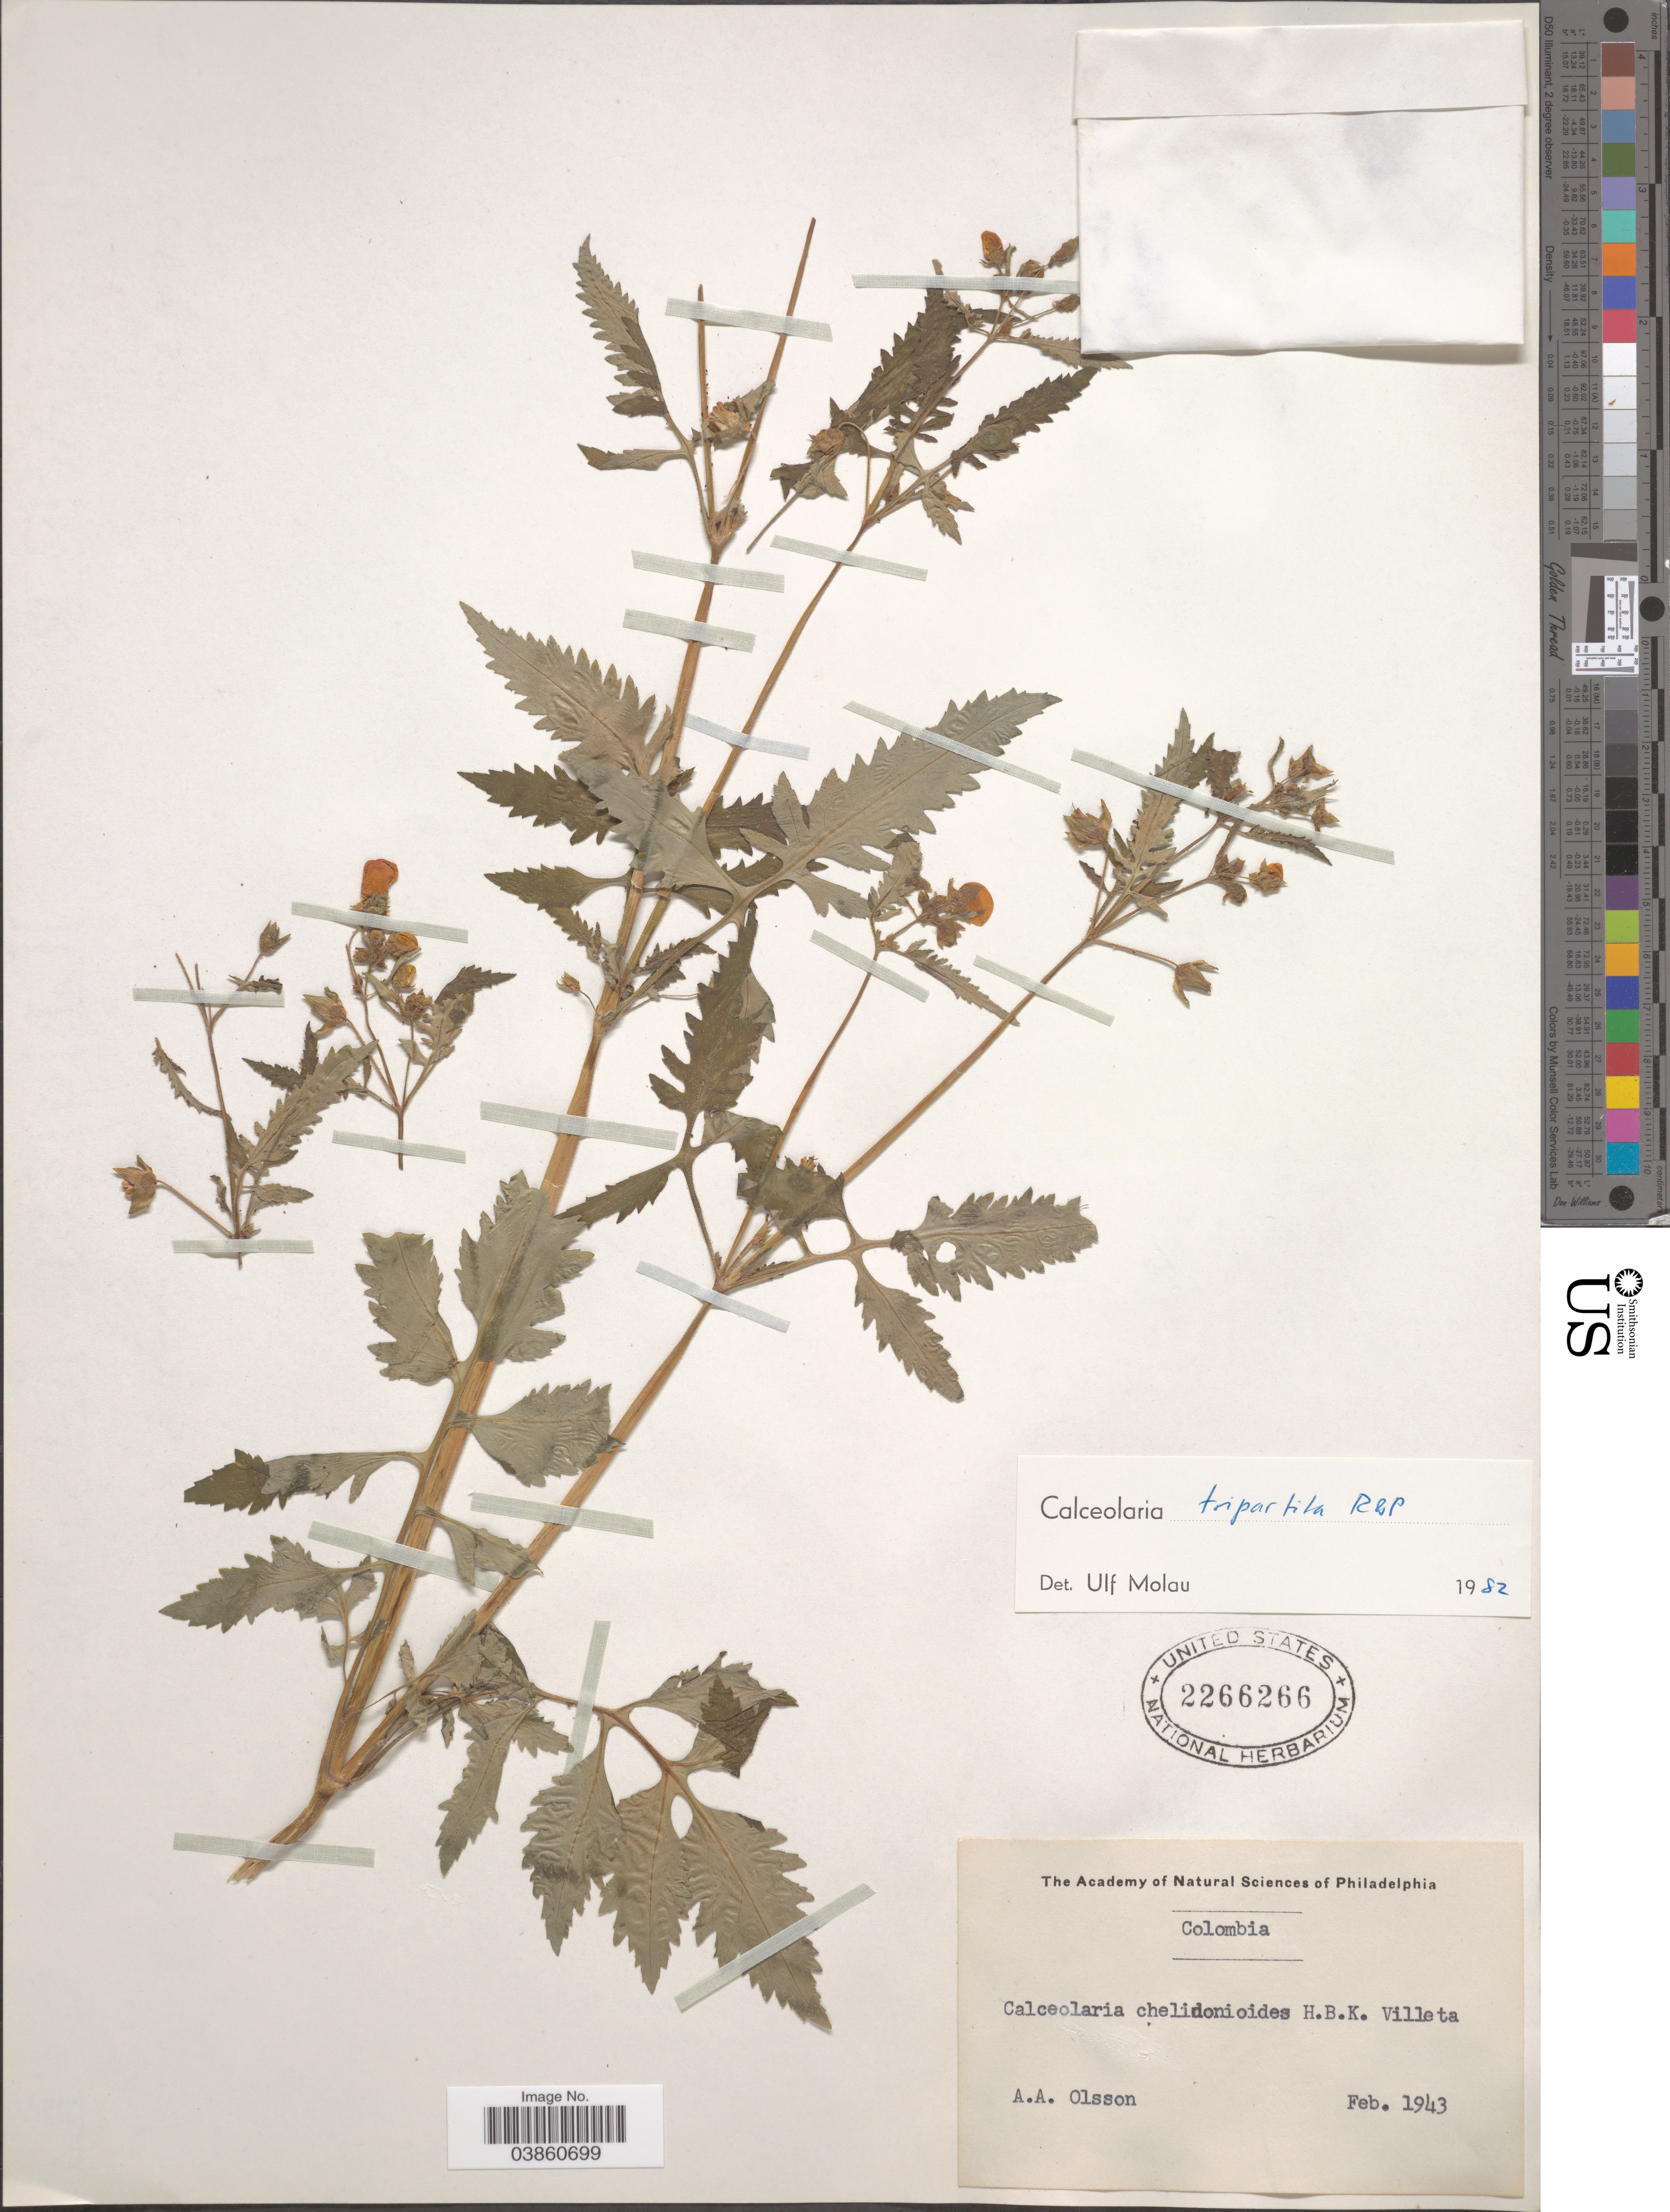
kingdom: Plantae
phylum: Tracheophyta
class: Magnoliopsida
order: Lamiales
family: Calceolariaceae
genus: Calceolaria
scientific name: Calceolaria tripartita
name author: Ruiz & Pav.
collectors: A. Olsson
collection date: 1943-02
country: Colombia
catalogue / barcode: US 2266266